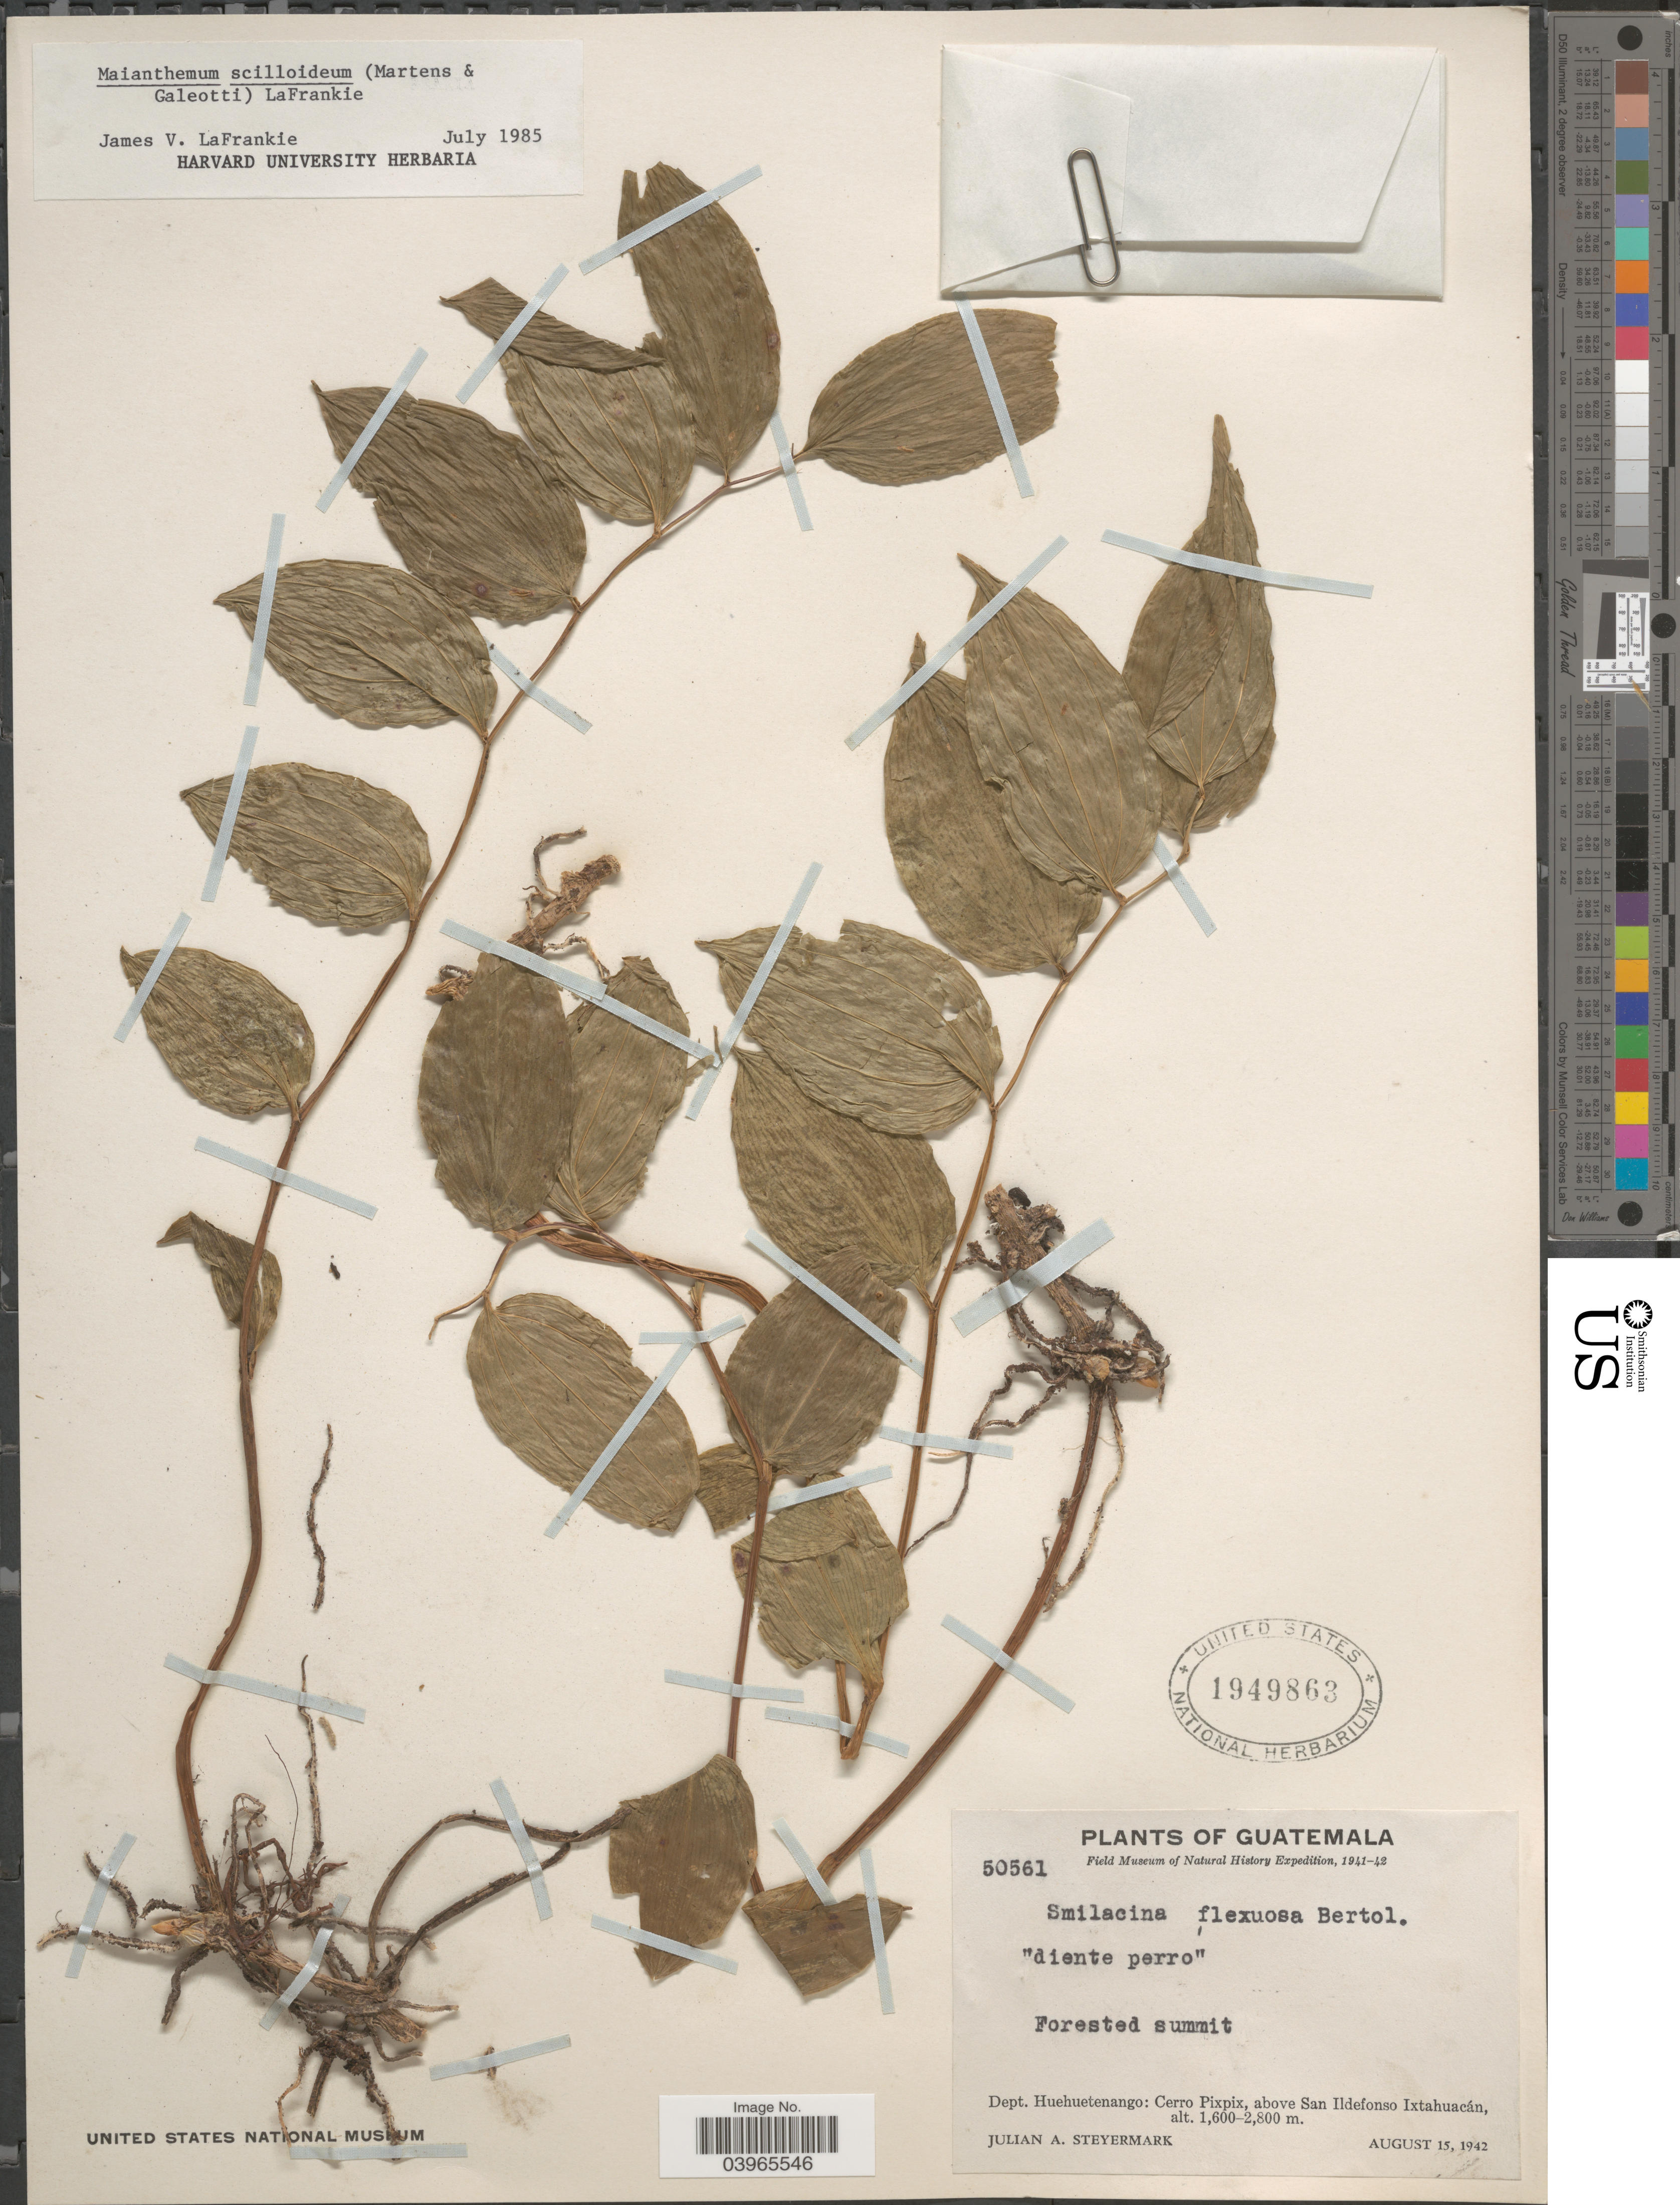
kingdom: Plantae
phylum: Tracheophyta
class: Liliopsida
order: Asparagales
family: Asparagaceae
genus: Maianthemum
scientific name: Maianthemum scilloideum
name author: (M. Martens & Galeotti) LaFrankie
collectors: J. Steyermark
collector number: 50561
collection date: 1942-08-15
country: Guatemala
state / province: Huehuetenango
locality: Dept. Huehuetenango: Cerro Pixpix, above San Ildefonso Ixtahuacán.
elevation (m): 1600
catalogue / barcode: US 1949863